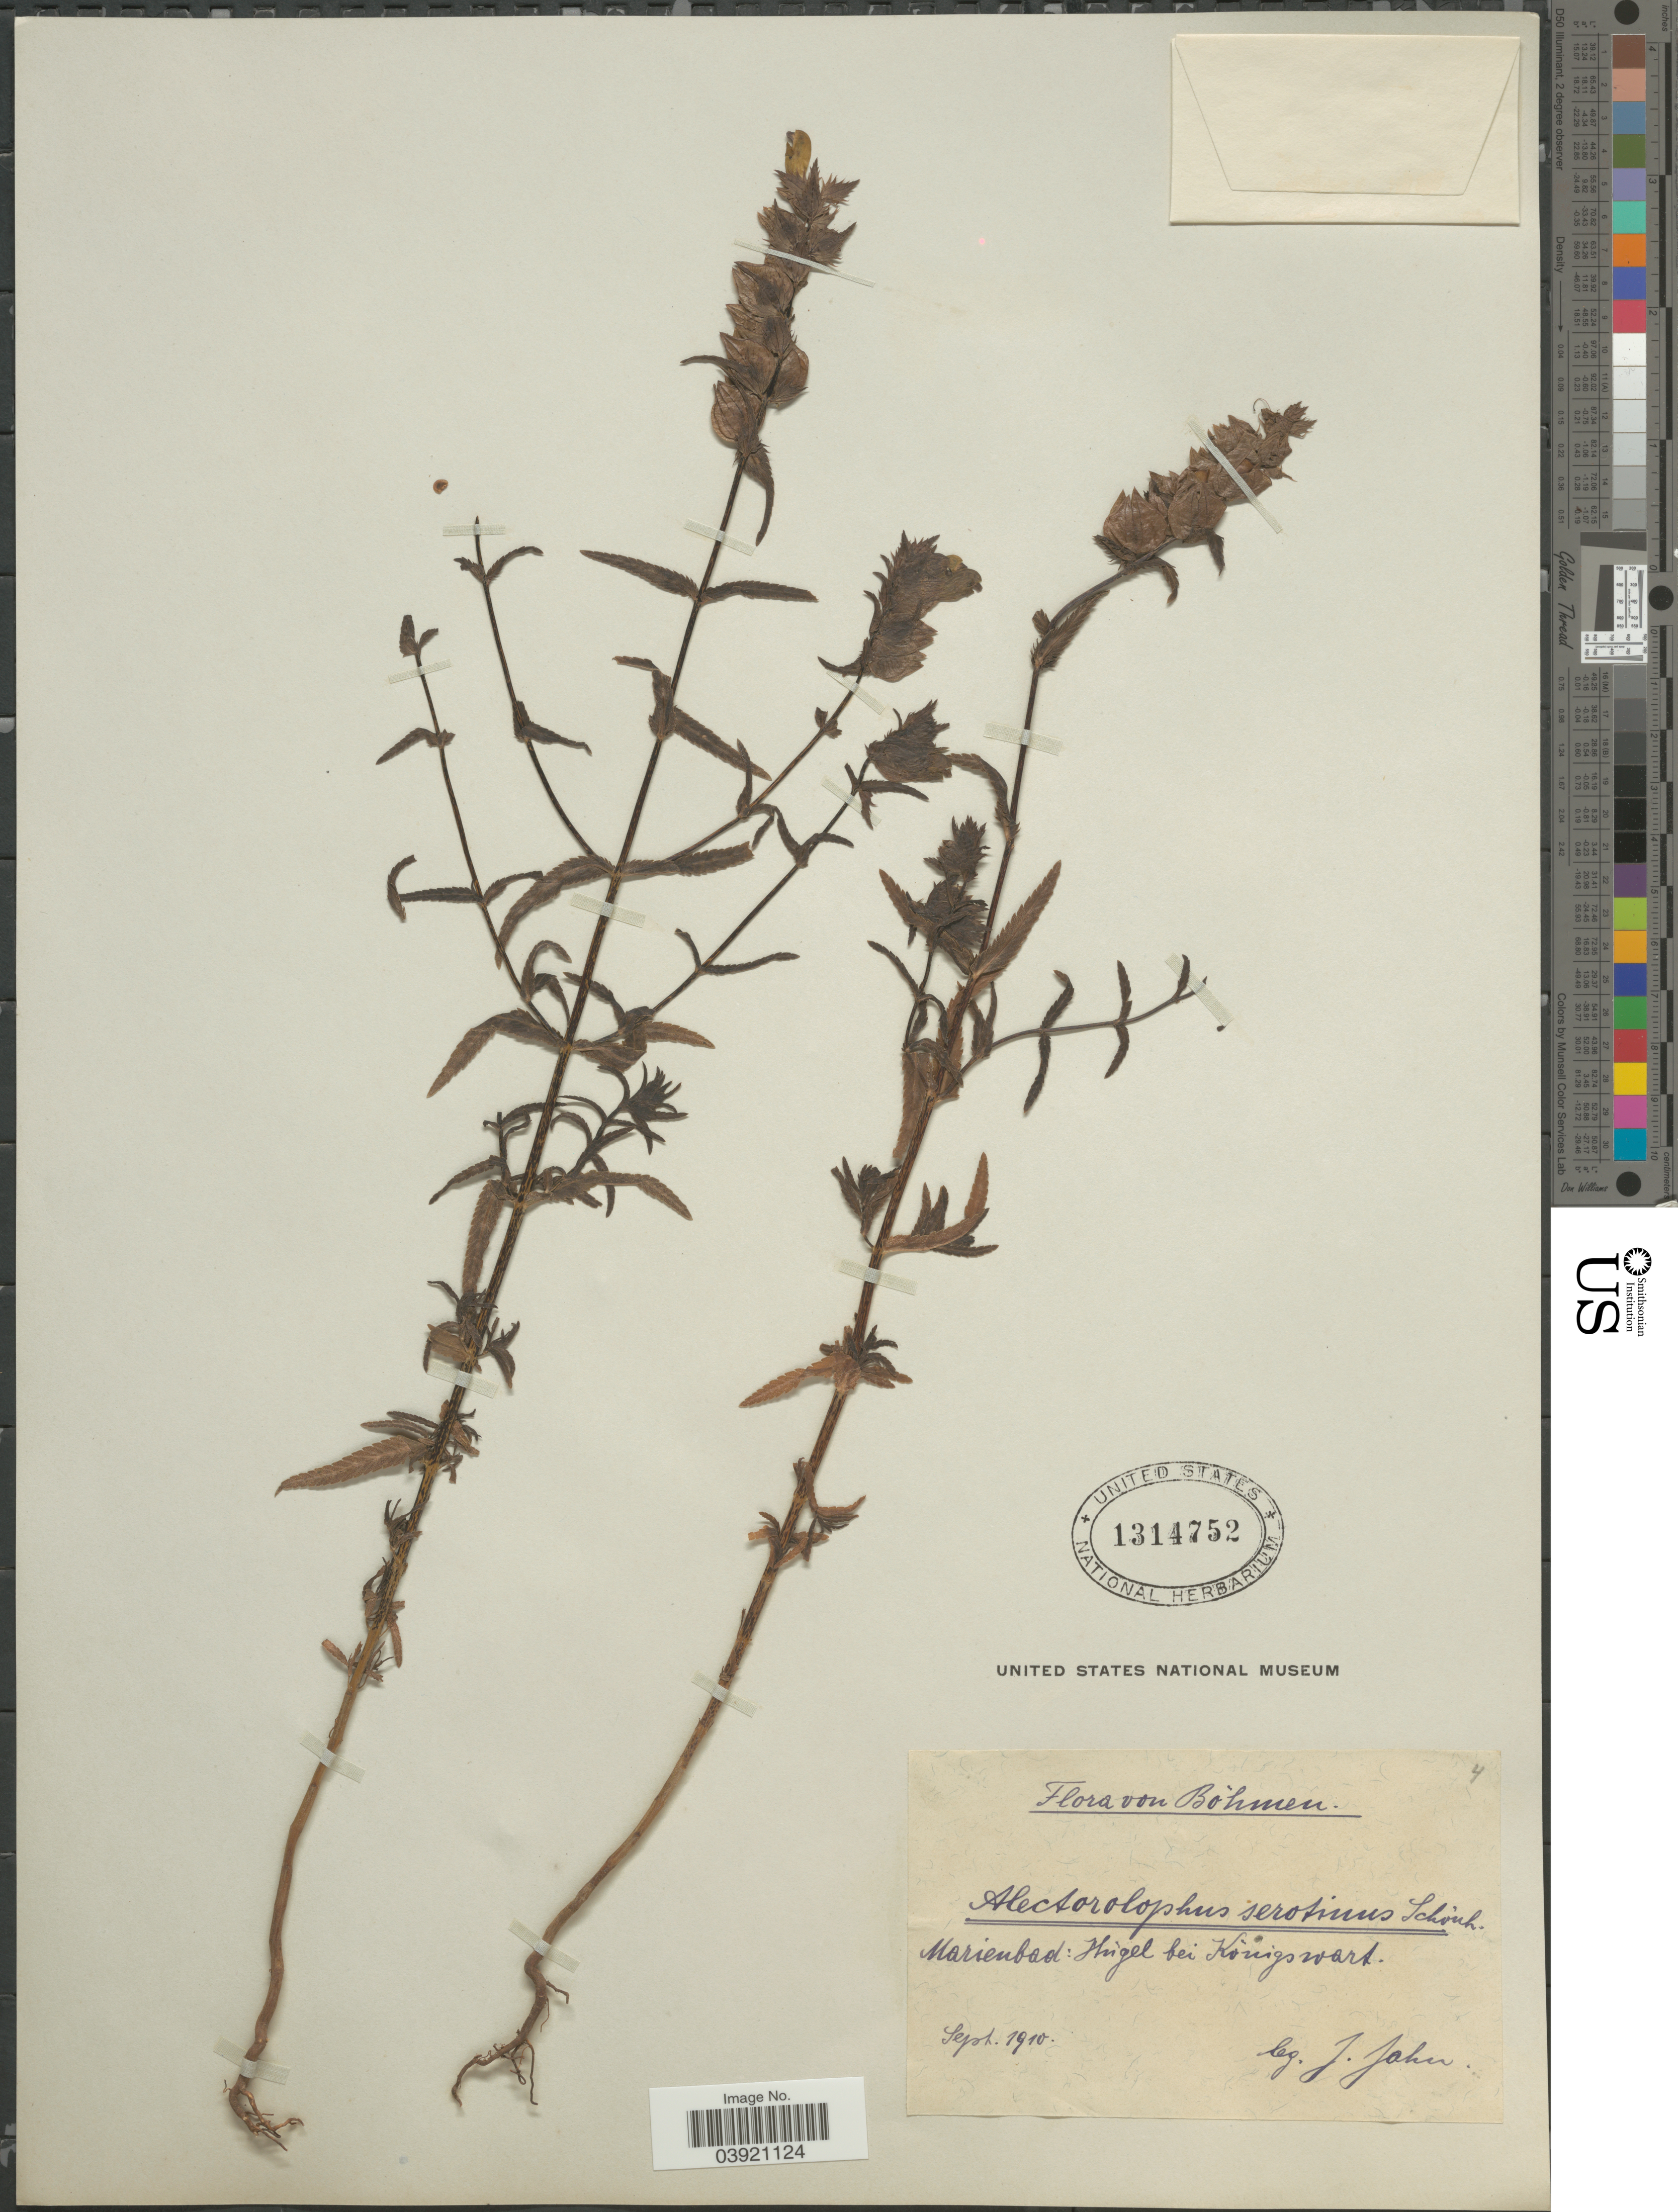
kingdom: Plantae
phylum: Tracheophyta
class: Magnoliopsida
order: Lamiales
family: Orobanchaceae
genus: Rhinanthus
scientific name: Rhinanthus serotinus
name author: (Schönh.) Oborny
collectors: J. Jahn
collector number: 4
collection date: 1910-09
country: Czechia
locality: Böhmen. Marienbad: Hügel bei Königswart.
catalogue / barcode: US 1314752